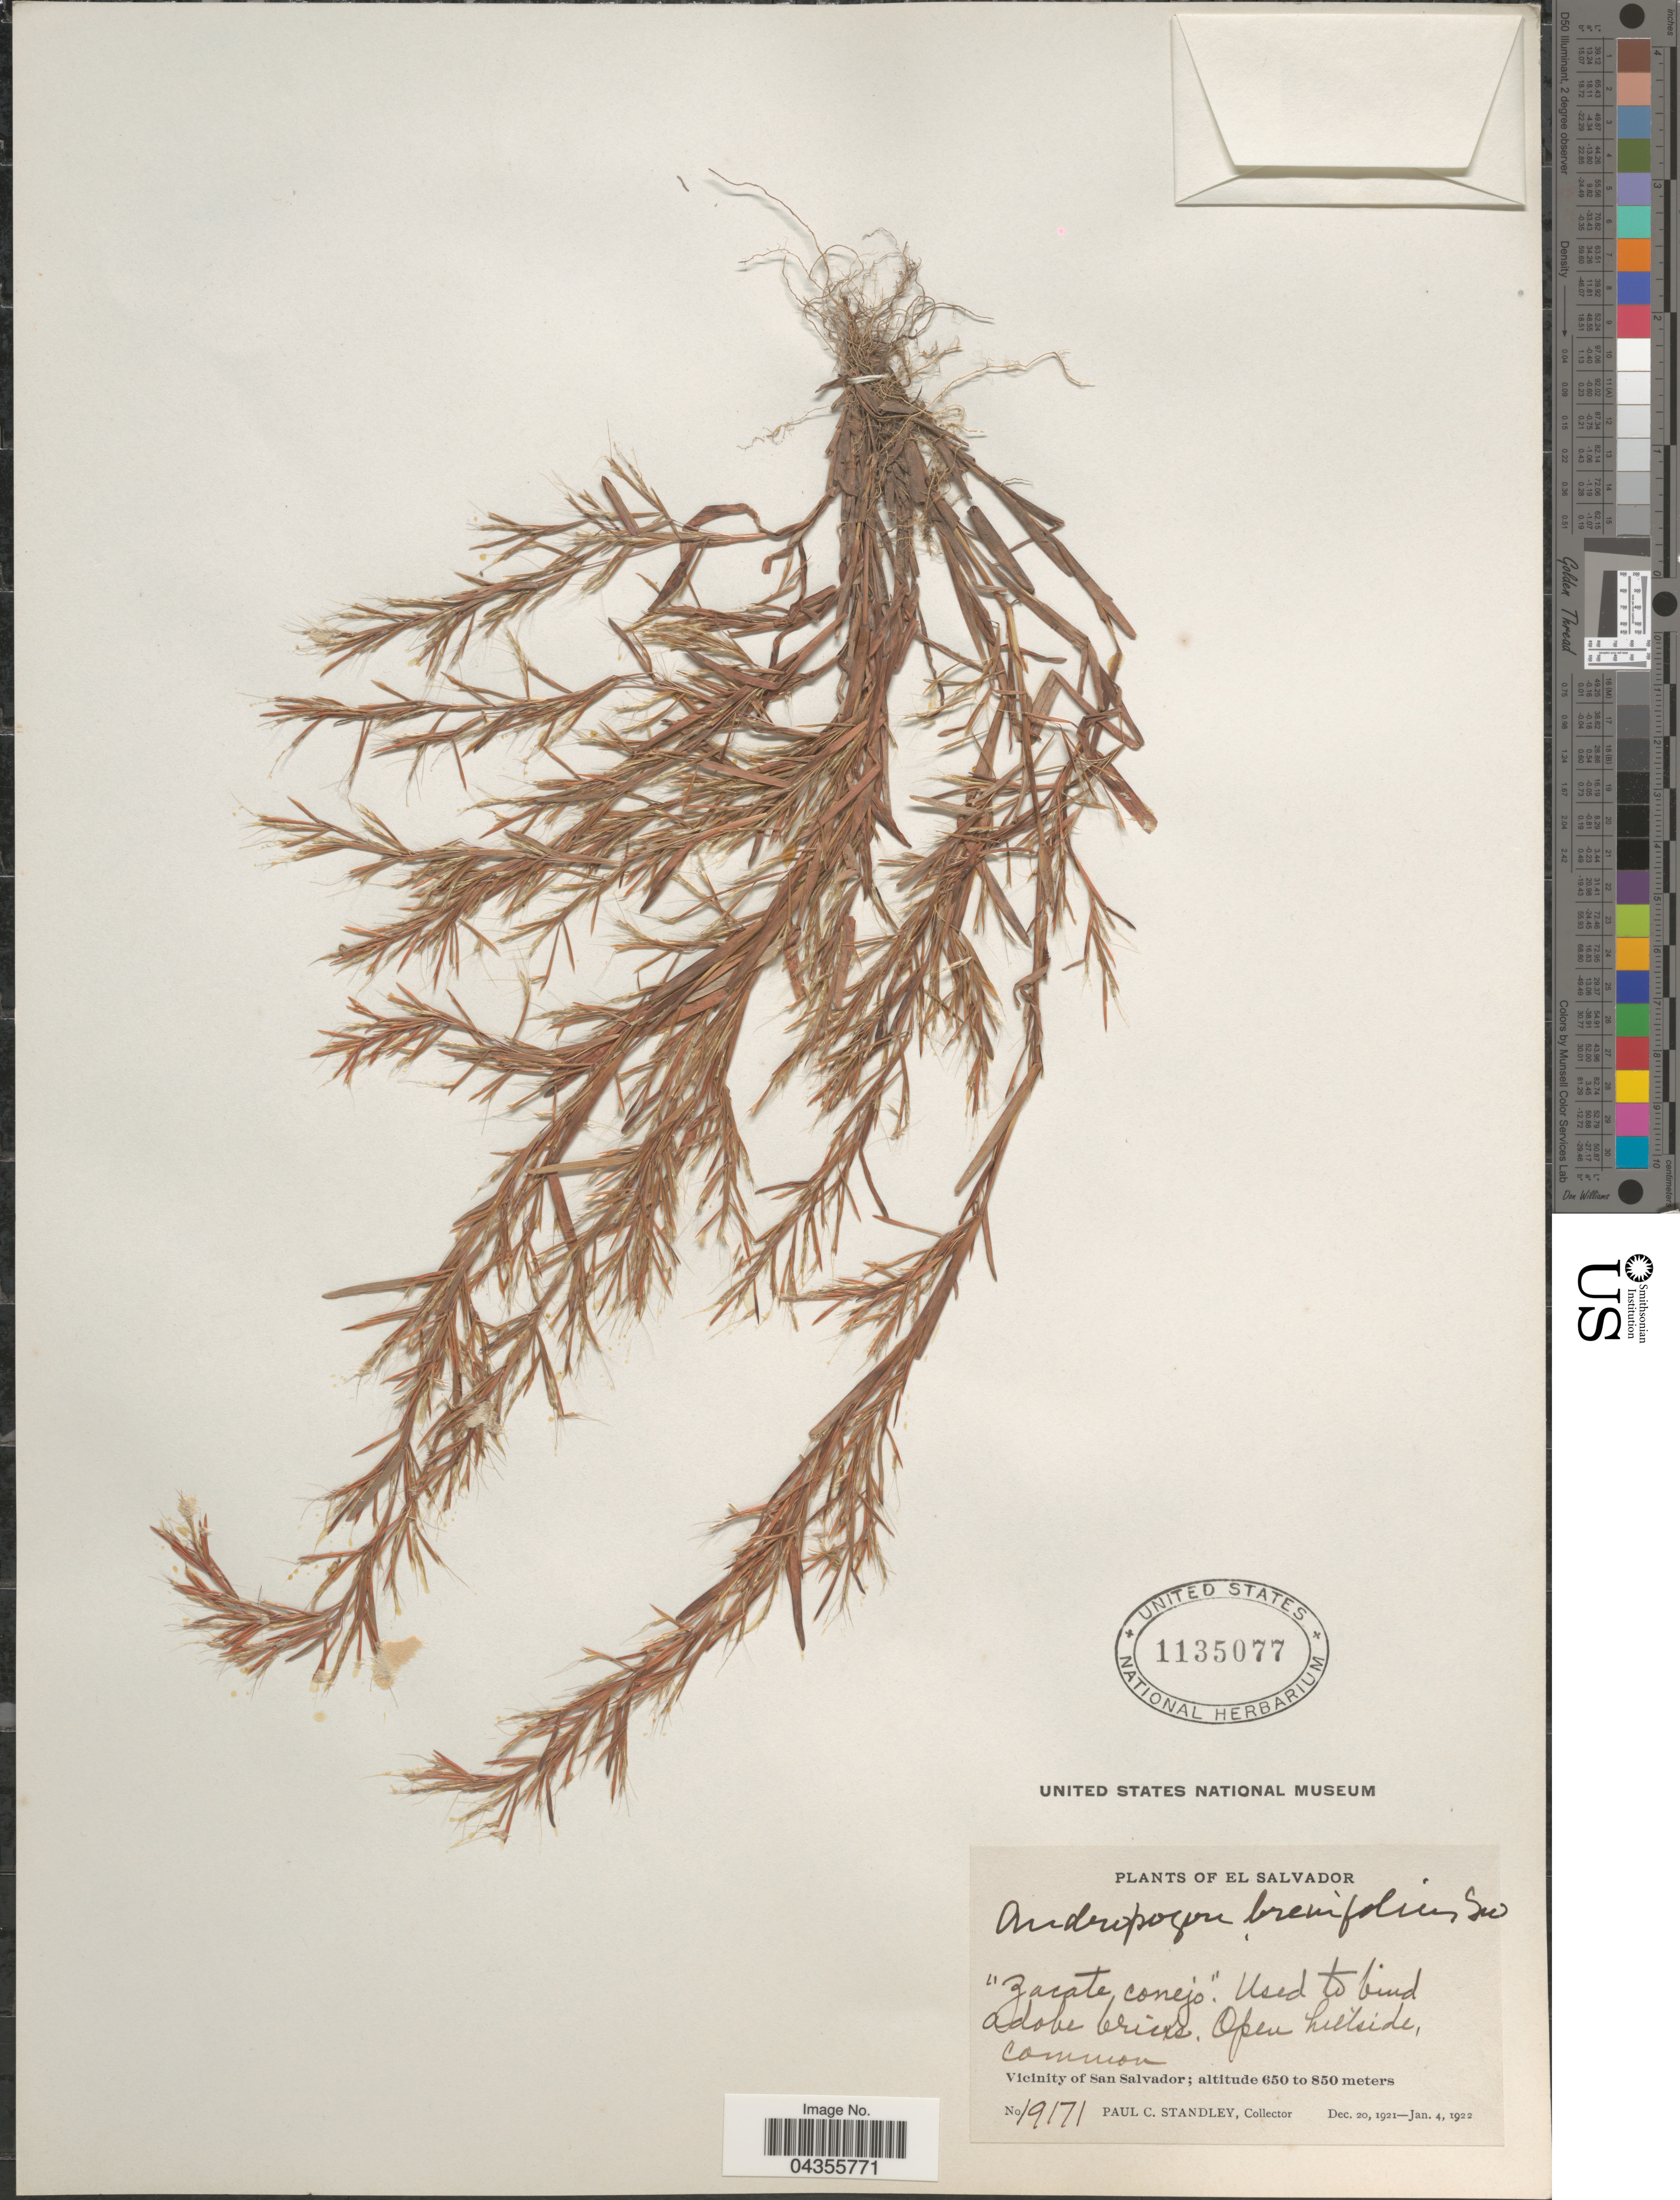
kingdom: Plantae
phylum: Tracheophyta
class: Liliopsida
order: Poales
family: Poaceae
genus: Schizachyrium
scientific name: Schizachyrium brevifolium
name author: (Sw.) Nees ex Büse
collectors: P. C. Standley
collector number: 19171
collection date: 1921-12-20/1922-01-04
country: El Salvador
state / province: San Salvador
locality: Open hillside, common. Vicinity of San Salvador.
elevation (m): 650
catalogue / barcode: US 1135077